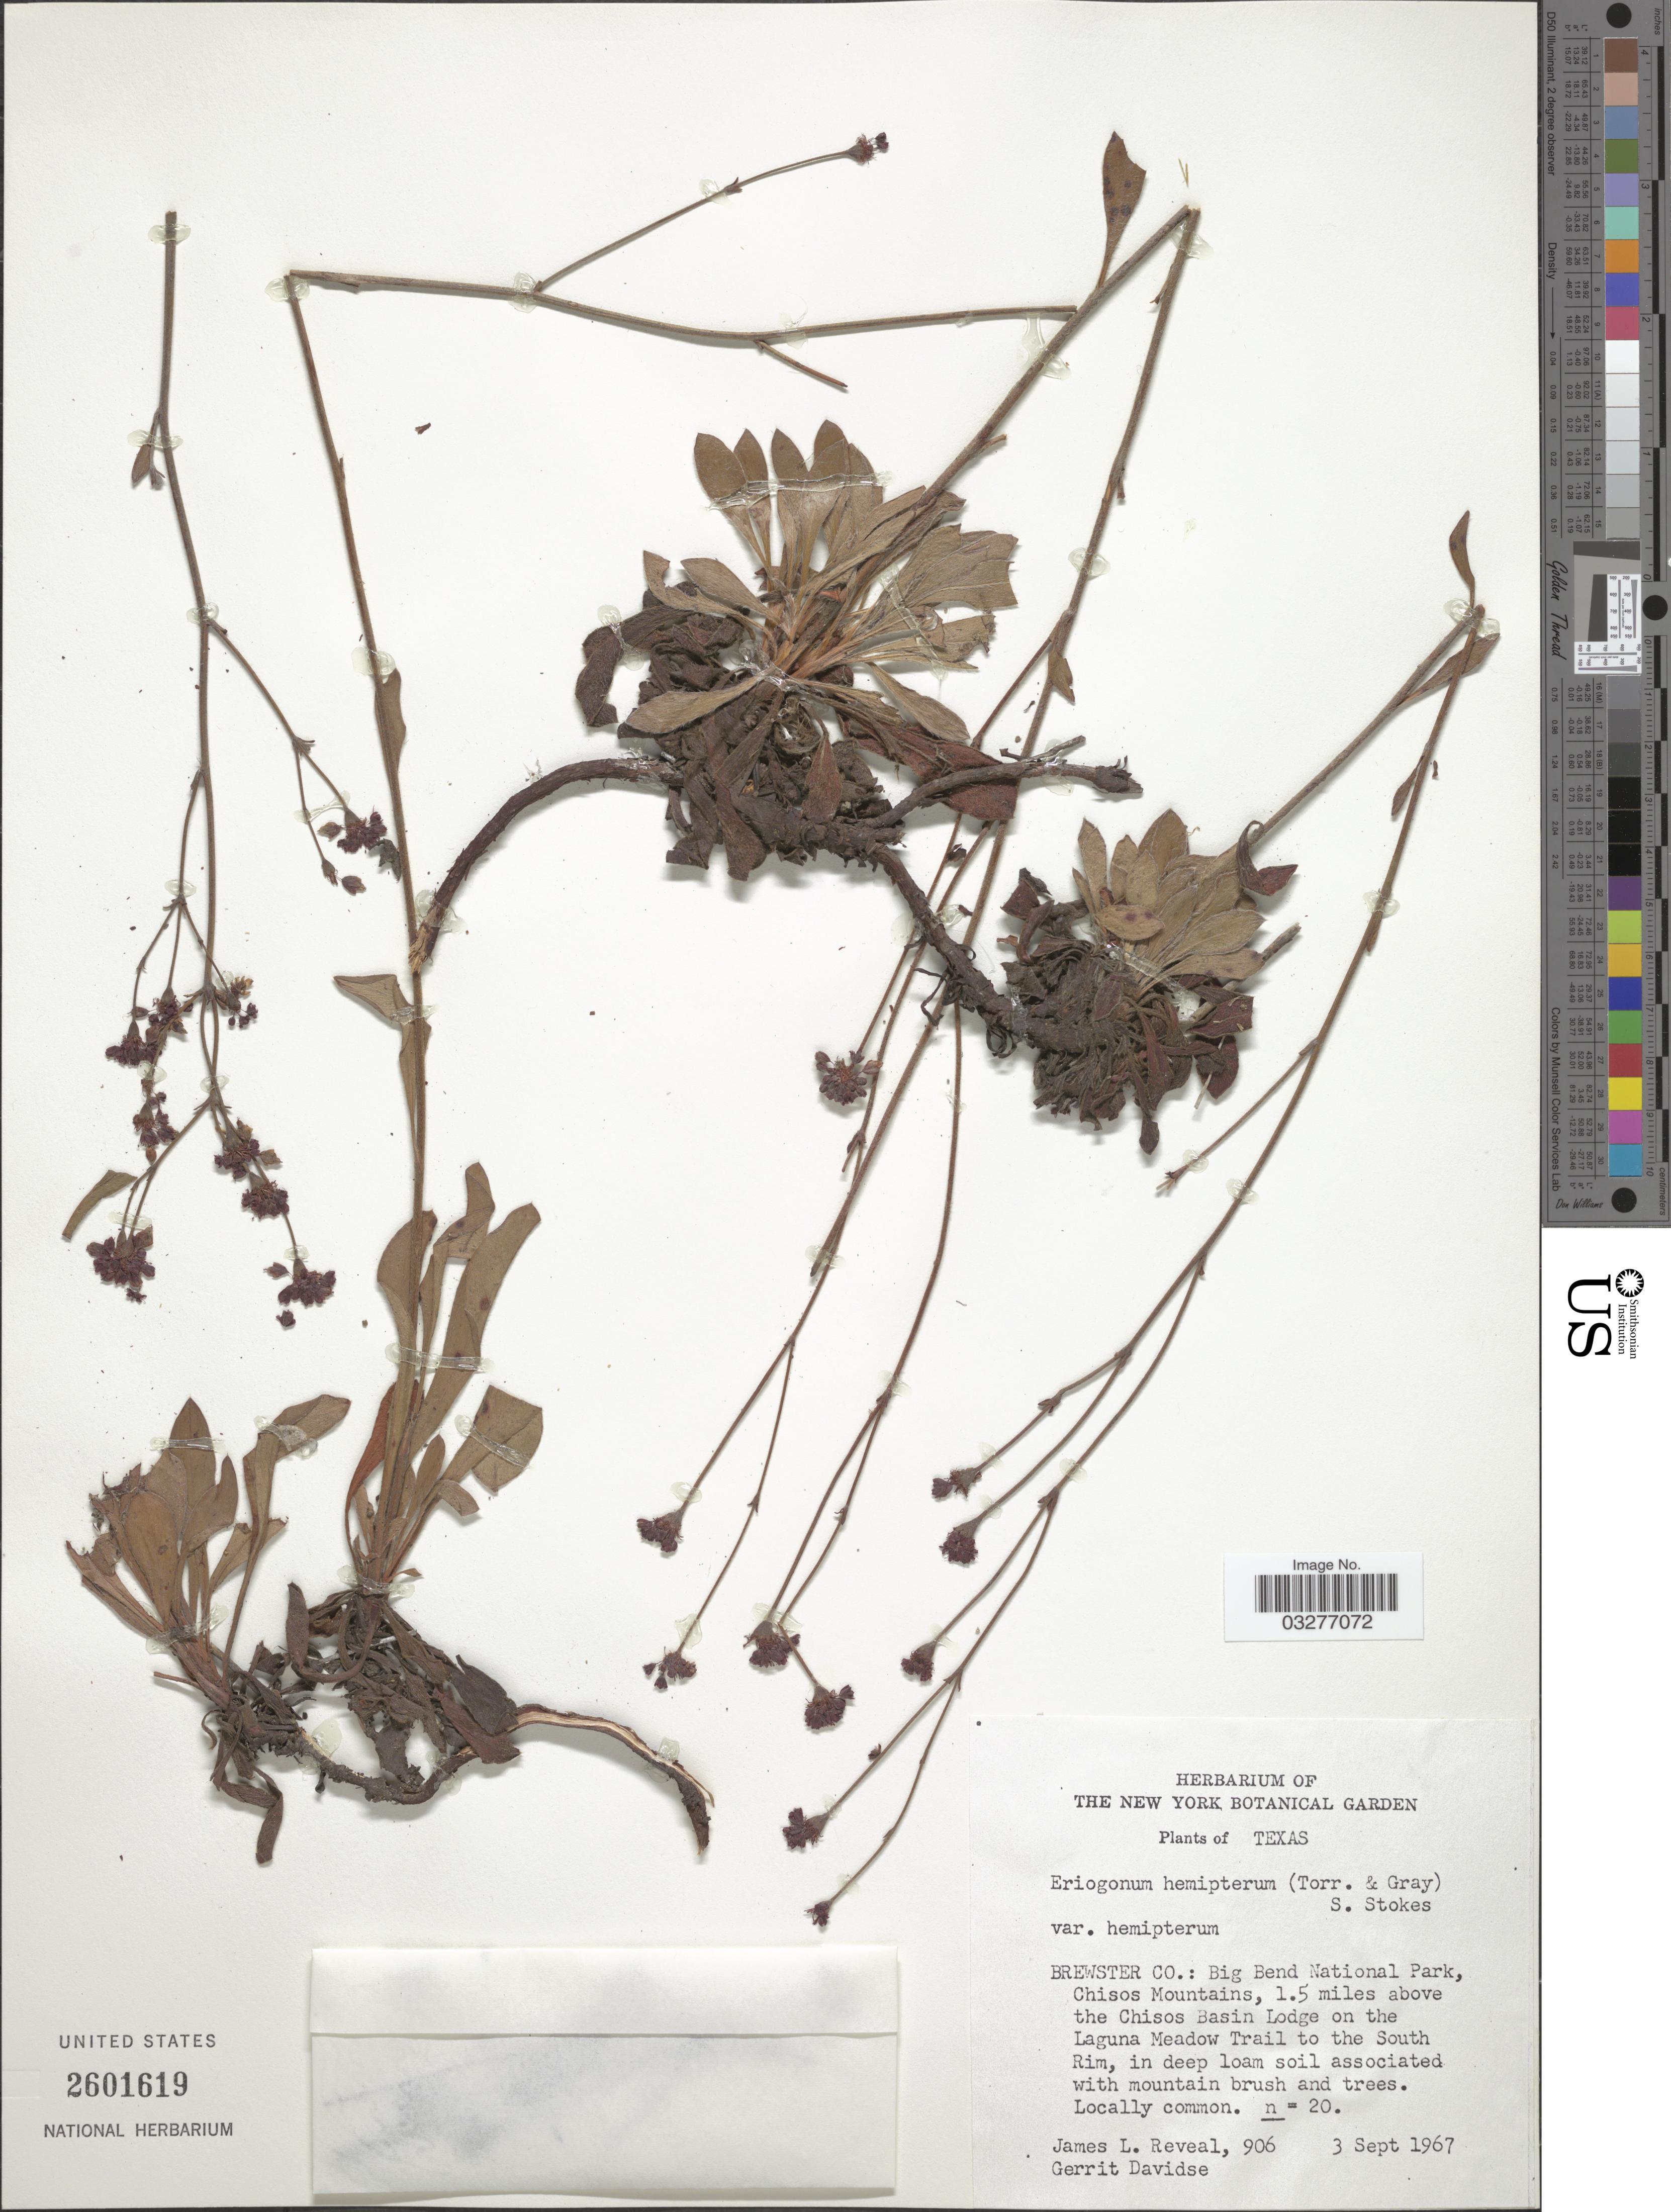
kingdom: Plantae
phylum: Tracheophyta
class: Magnoliopsida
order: Caryophyllales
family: Polygonaceae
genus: Eriogonum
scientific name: Eriogonum hemipterum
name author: (Torr.) S. Stokes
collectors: J. L. Reveal & G. Davidse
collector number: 906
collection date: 1967-09-03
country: United States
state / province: Texas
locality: Brewster Co.: Big Bend National Park, Chisos Mountains, 1.5 miles above the Chisos Basin Lodge on the Laguna Meadow Trail to the South Rim.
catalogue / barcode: US 2601619